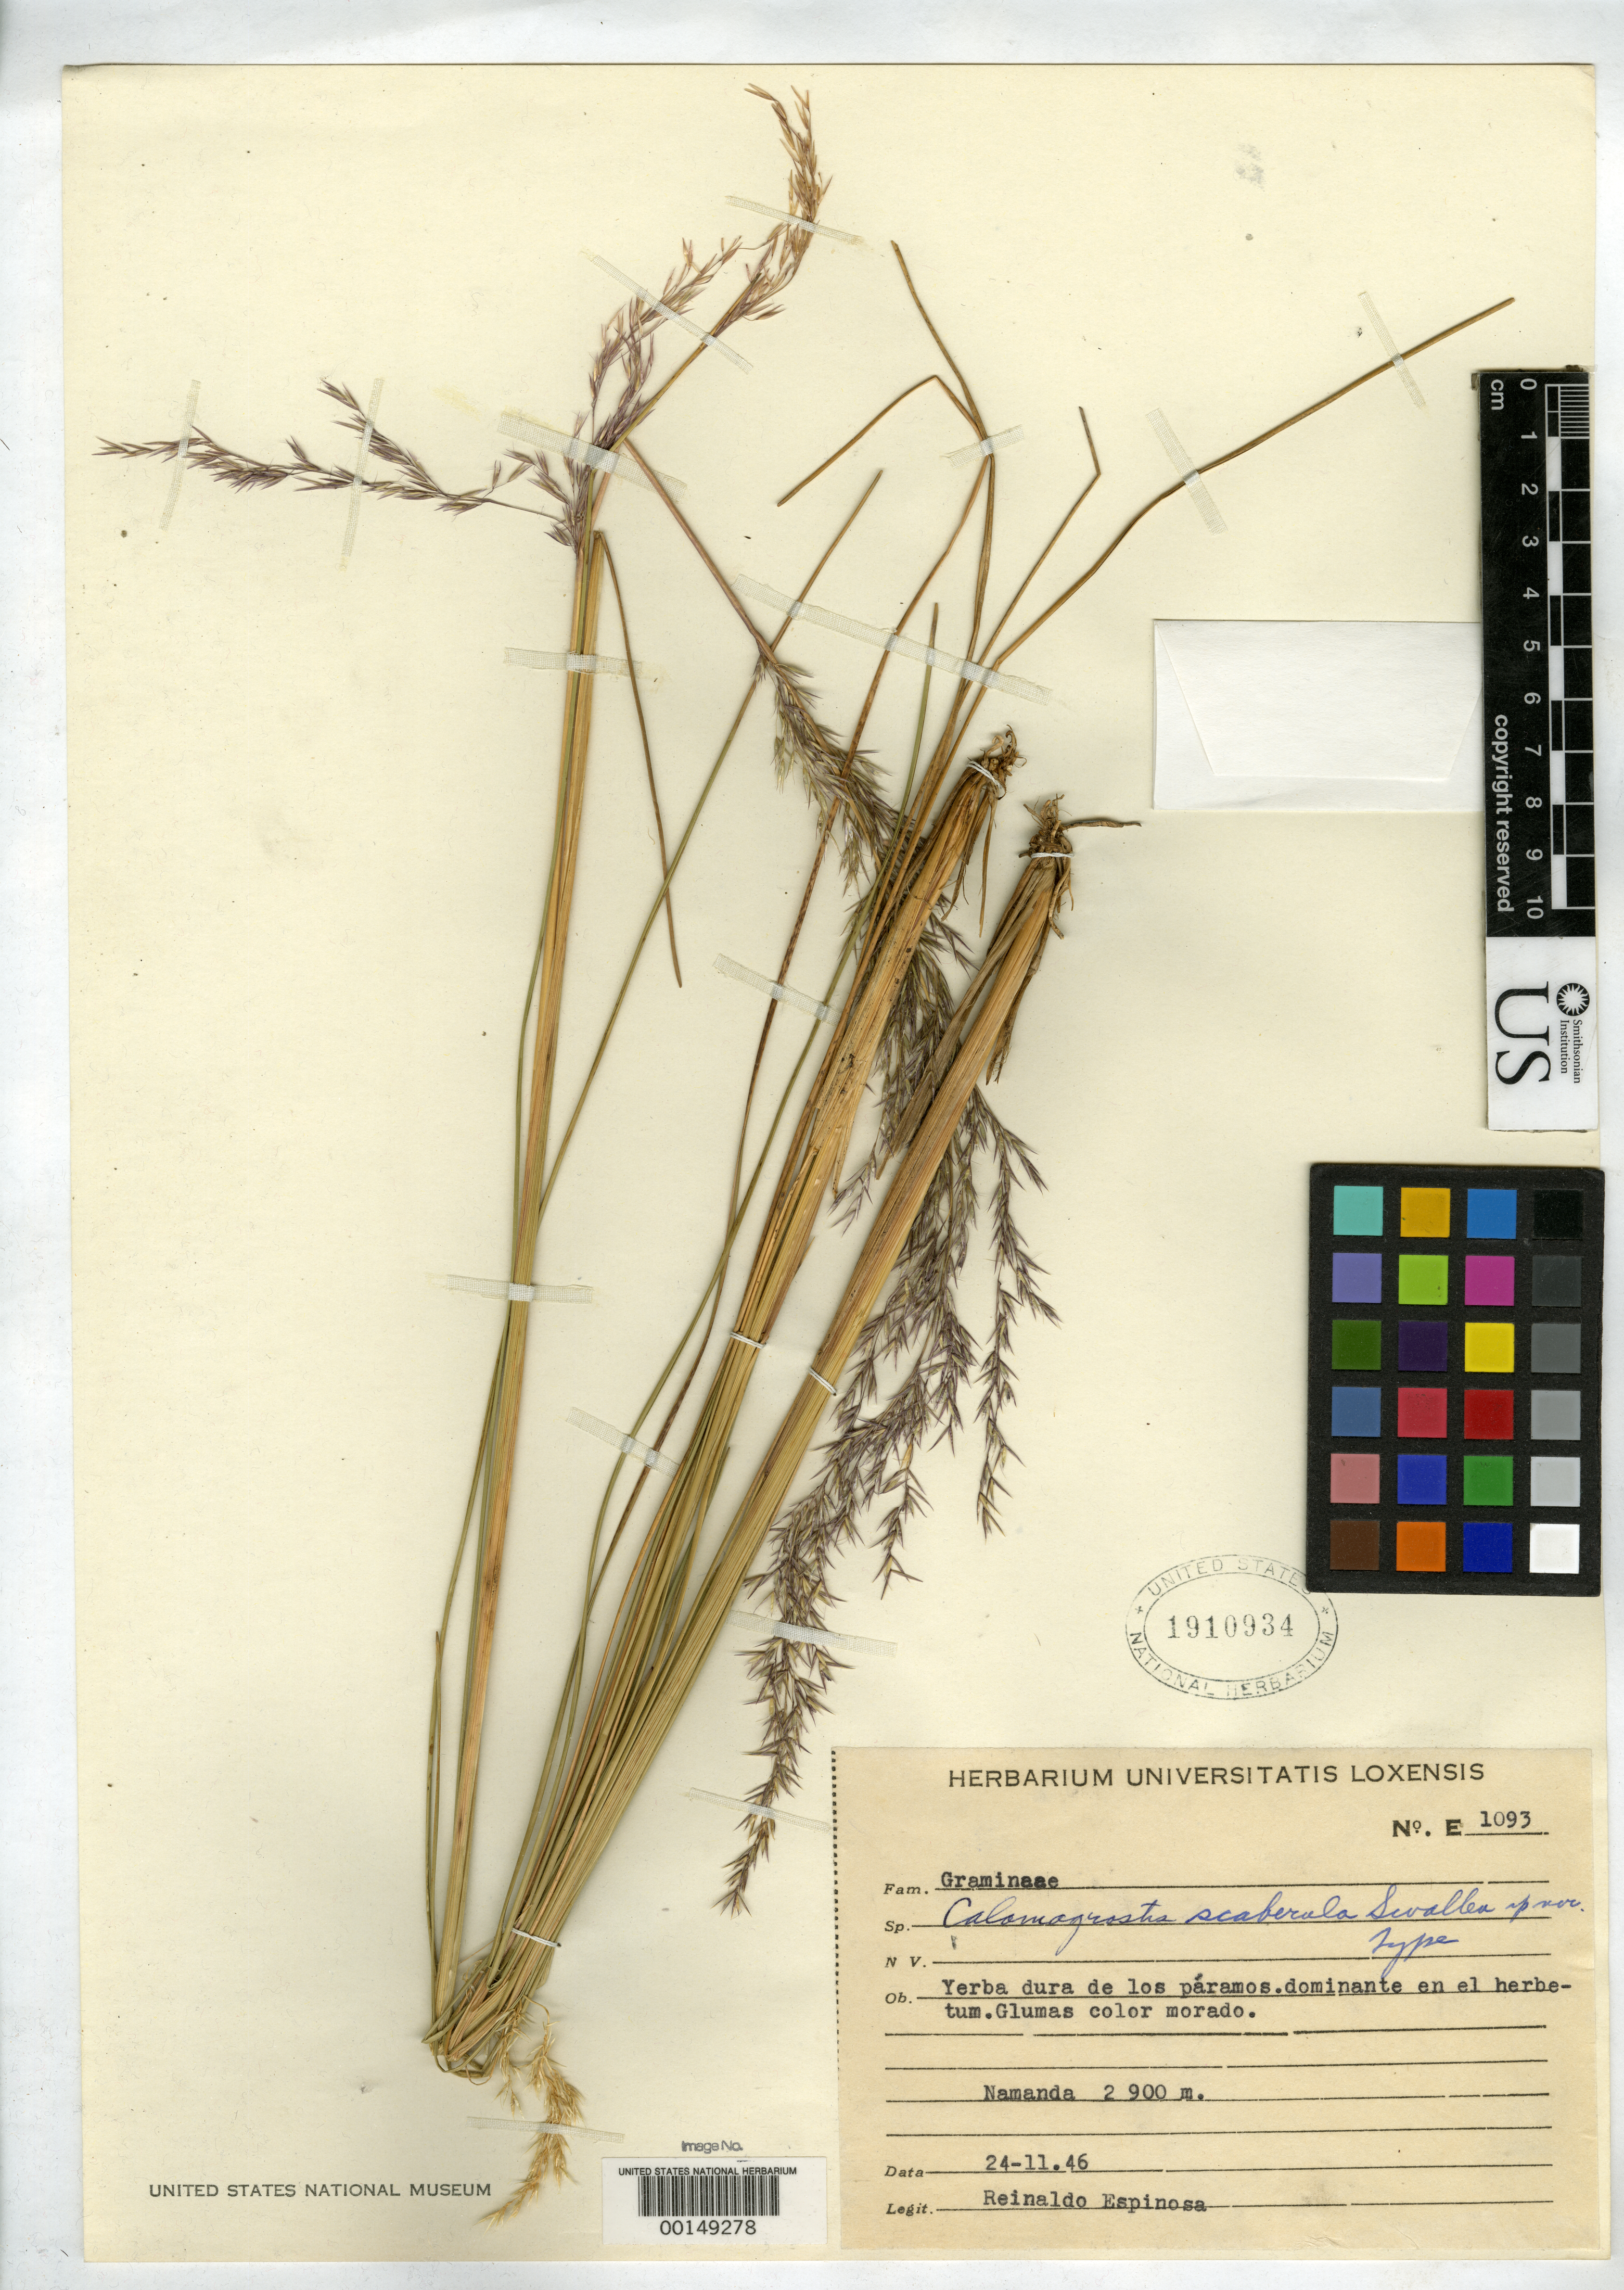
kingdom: Plantae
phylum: Tracheophyta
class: Liliopsida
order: Poales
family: Poaceae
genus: Calamagrostis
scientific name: Calamagrostis scaberula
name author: Swallen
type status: Holotype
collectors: R. Espinosa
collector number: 1093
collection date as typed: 24 Nov 1946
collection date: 1946-11-24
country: Ecuador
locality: Namanda.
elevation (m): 2900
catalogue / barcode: US 1910934